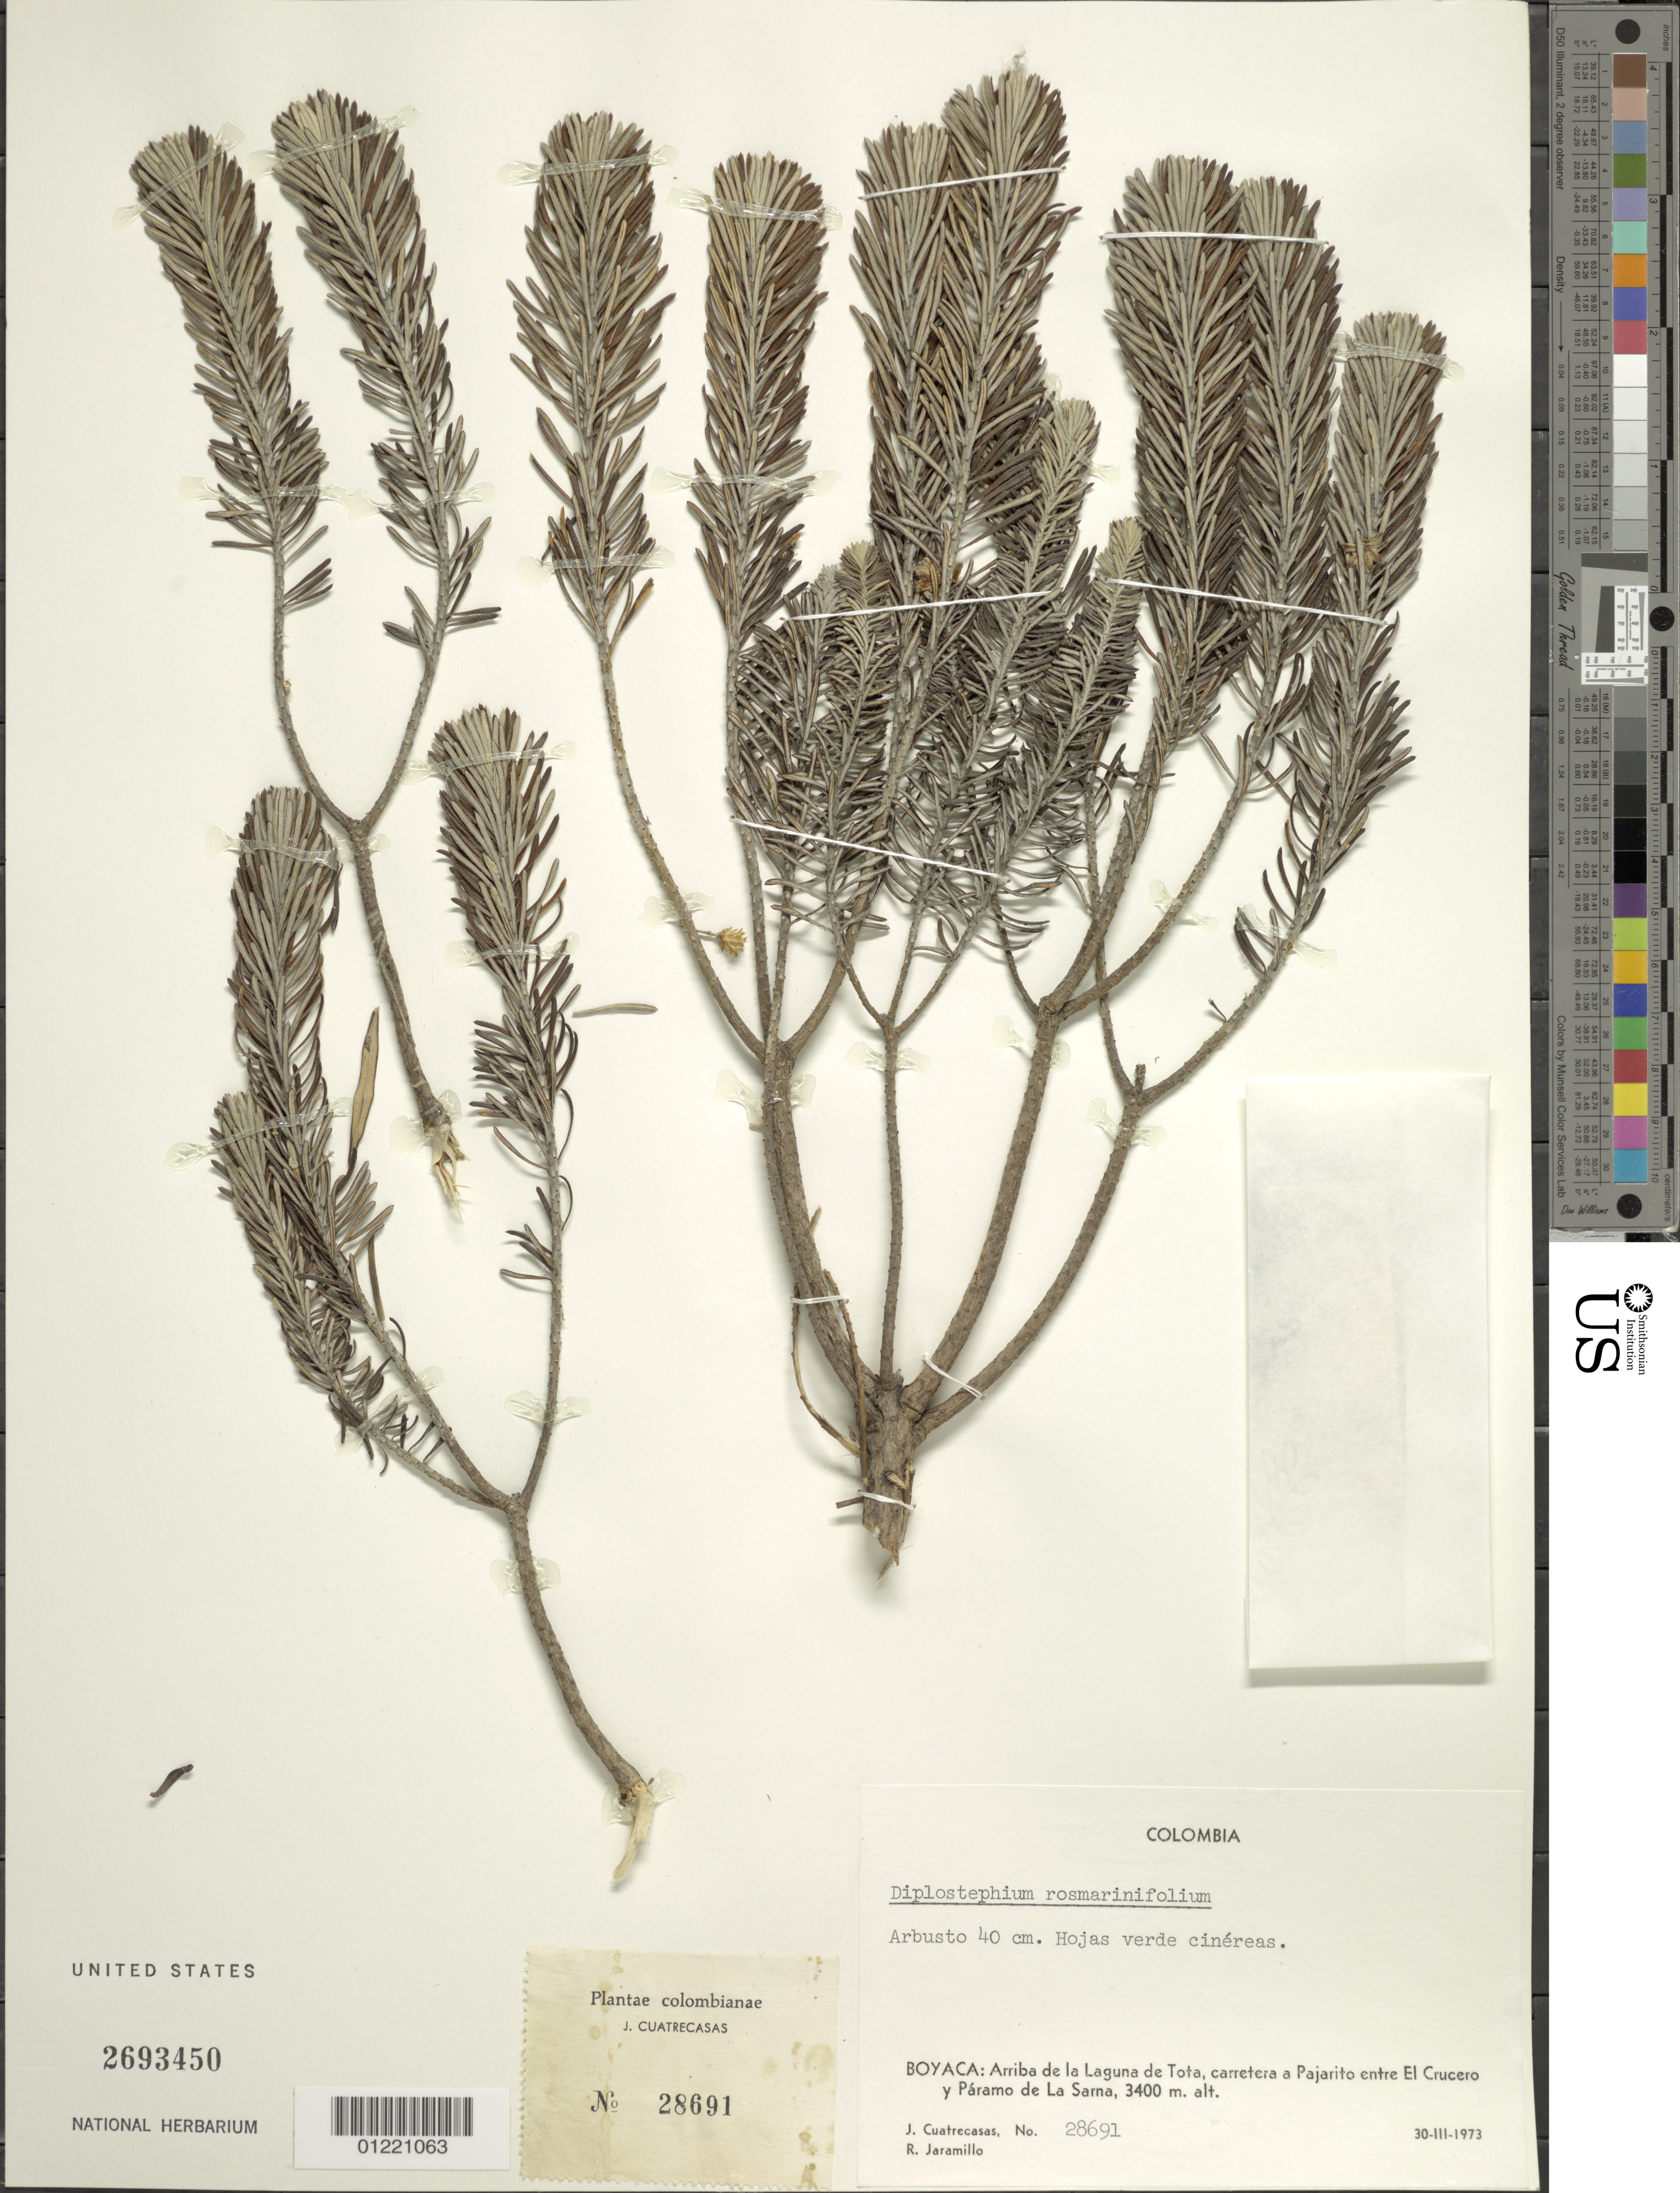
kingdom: Plantae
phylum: Tracheophyta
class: Magnoliopsida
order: Asterales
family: Asteraceae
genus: Diplostephium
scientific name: Diplostephium rosmarinifolium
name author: (Benth.) Wedd.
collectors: J. Cuatrecasas & R. Jaramillo M.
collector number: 28691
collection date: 1973-03-30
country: Colombia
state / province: Boyacá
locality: Arriba de Laguna de Tota, carretera a Pajarito entre El Crucero y Páramo de la Sarna.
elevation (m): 3400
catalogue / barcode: US 2693450